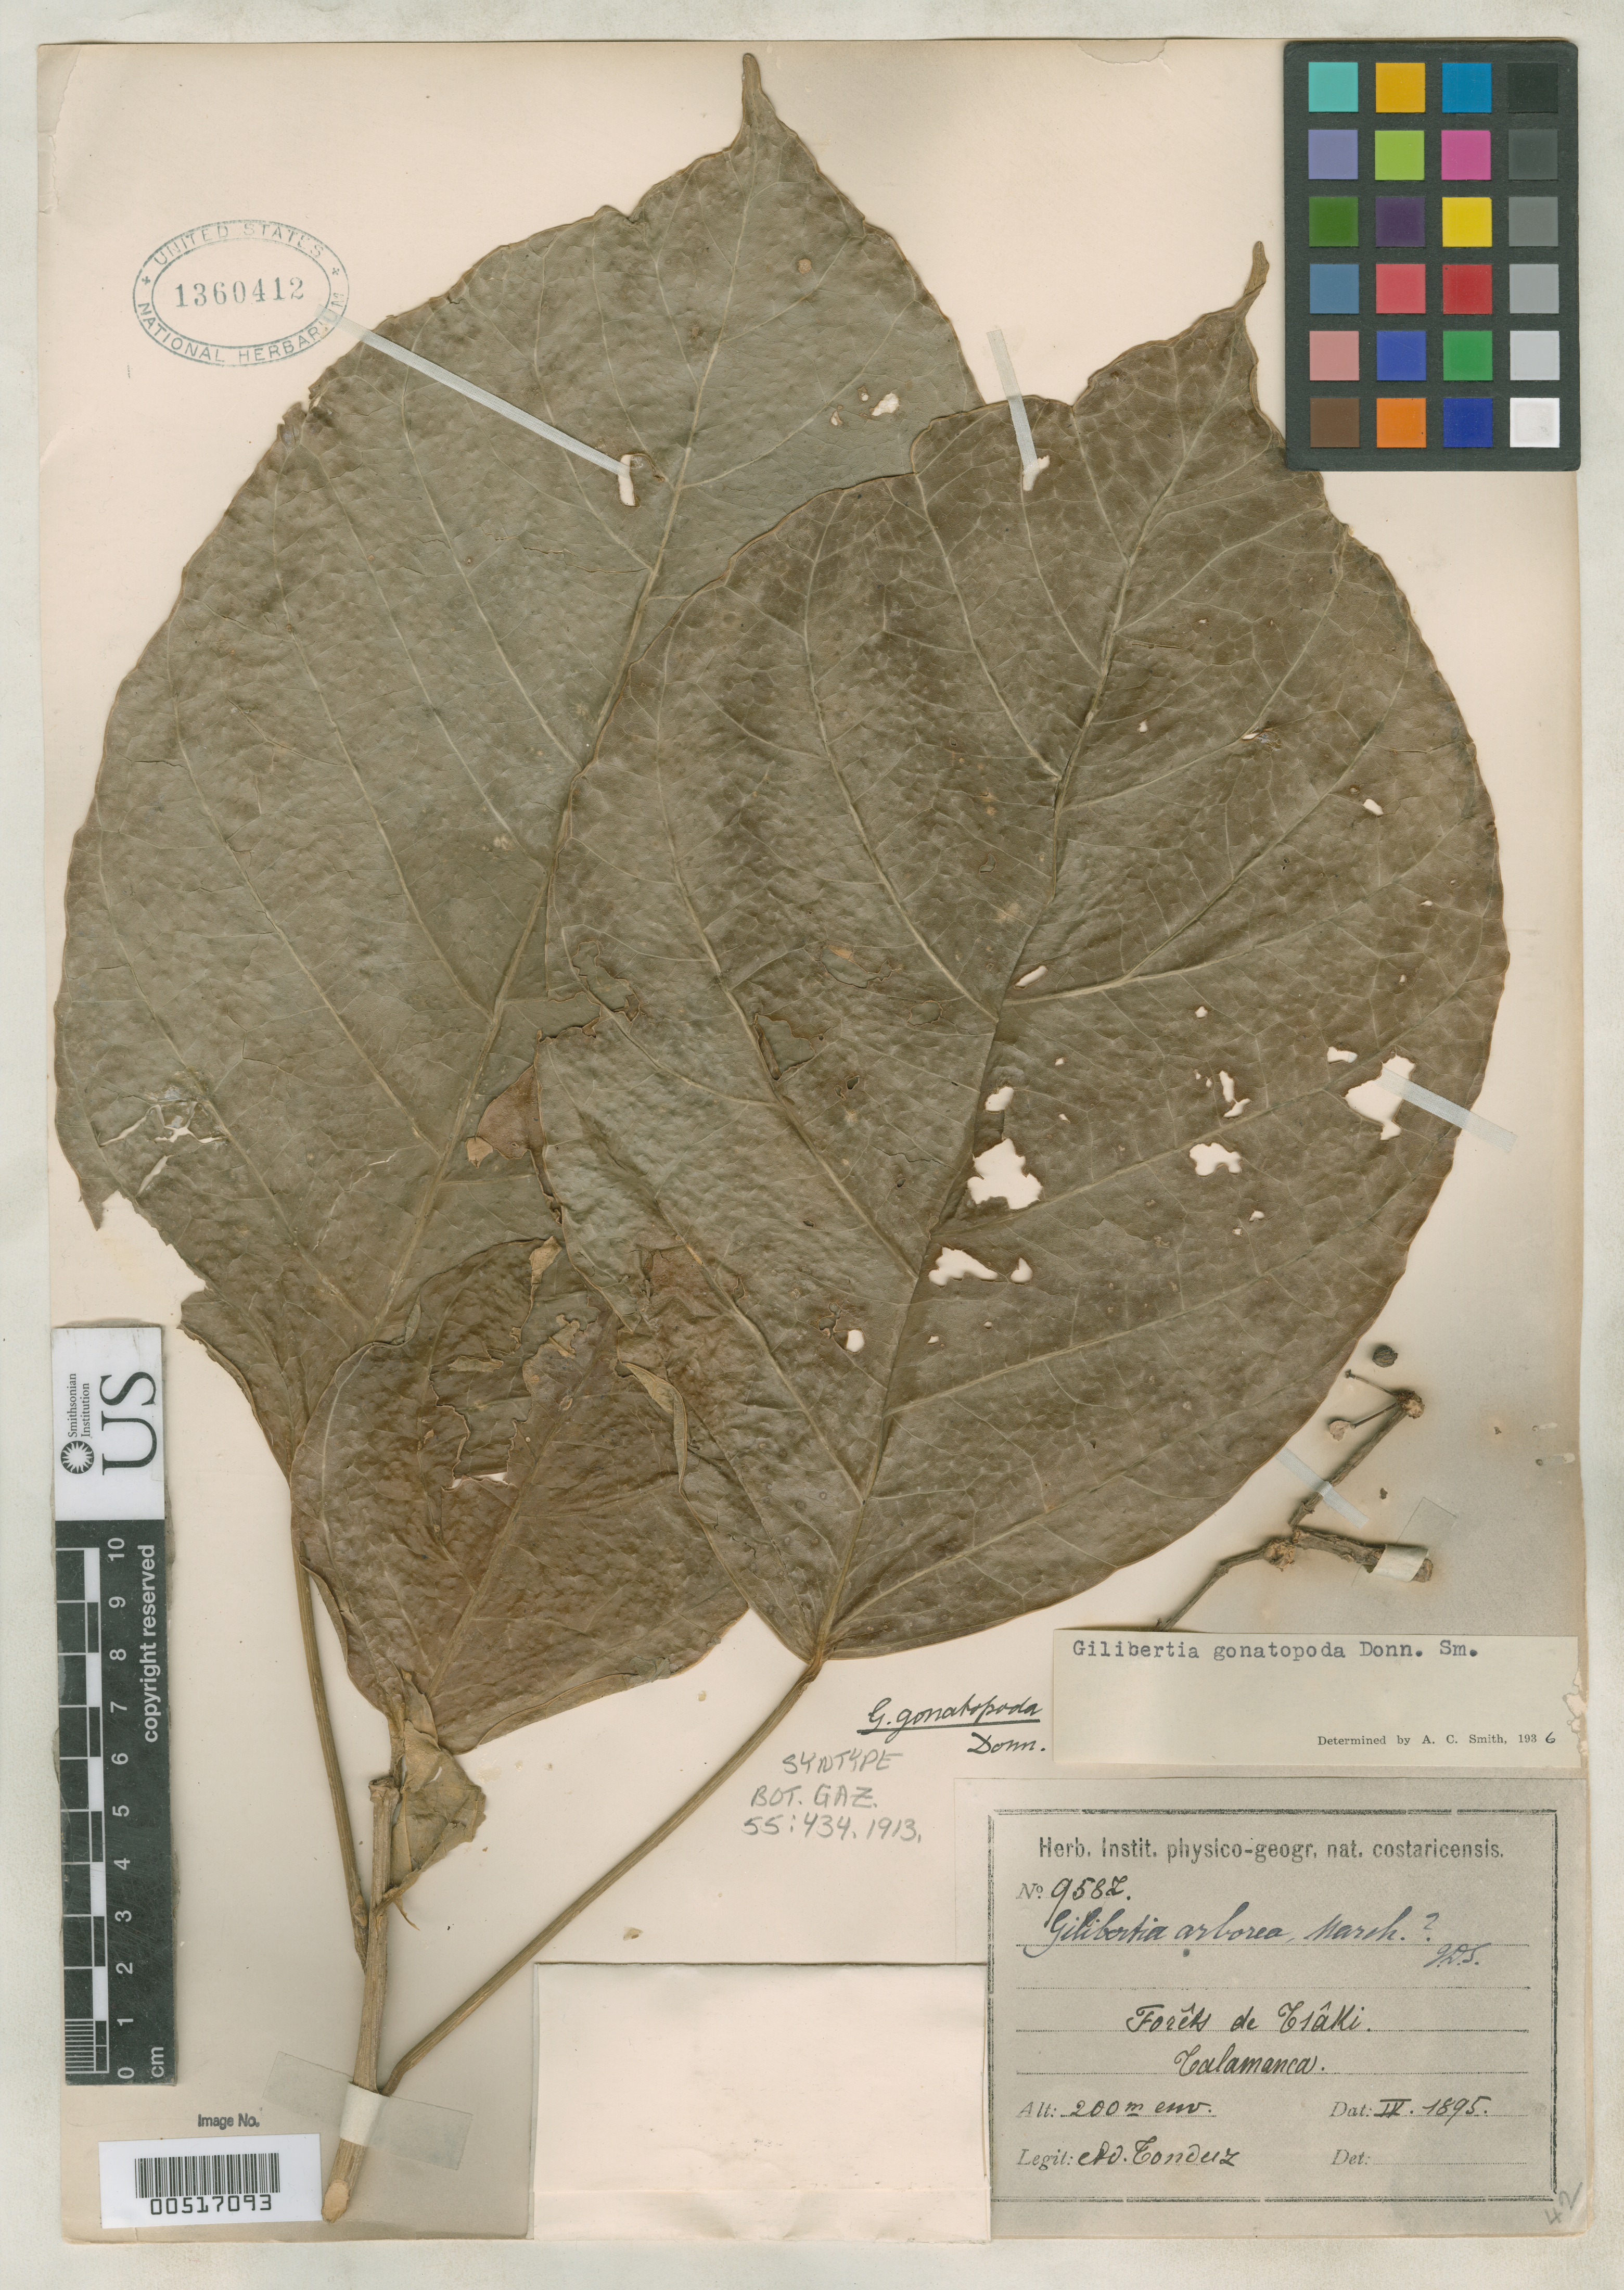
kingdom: Plantae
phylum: Tracheophyta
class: Magnoliopsida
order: Apiales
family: Araliaceae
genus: Gilibertia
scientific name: Gilibertia gonatopoda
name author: Donn. Sm.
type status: Syntype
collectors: A. Tonduz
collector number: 9587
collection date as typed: Apr 1895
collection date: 1895-04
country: Costa Rica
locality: Talamanca, forets de Tsaki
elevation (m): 200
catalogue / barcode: US 1360412